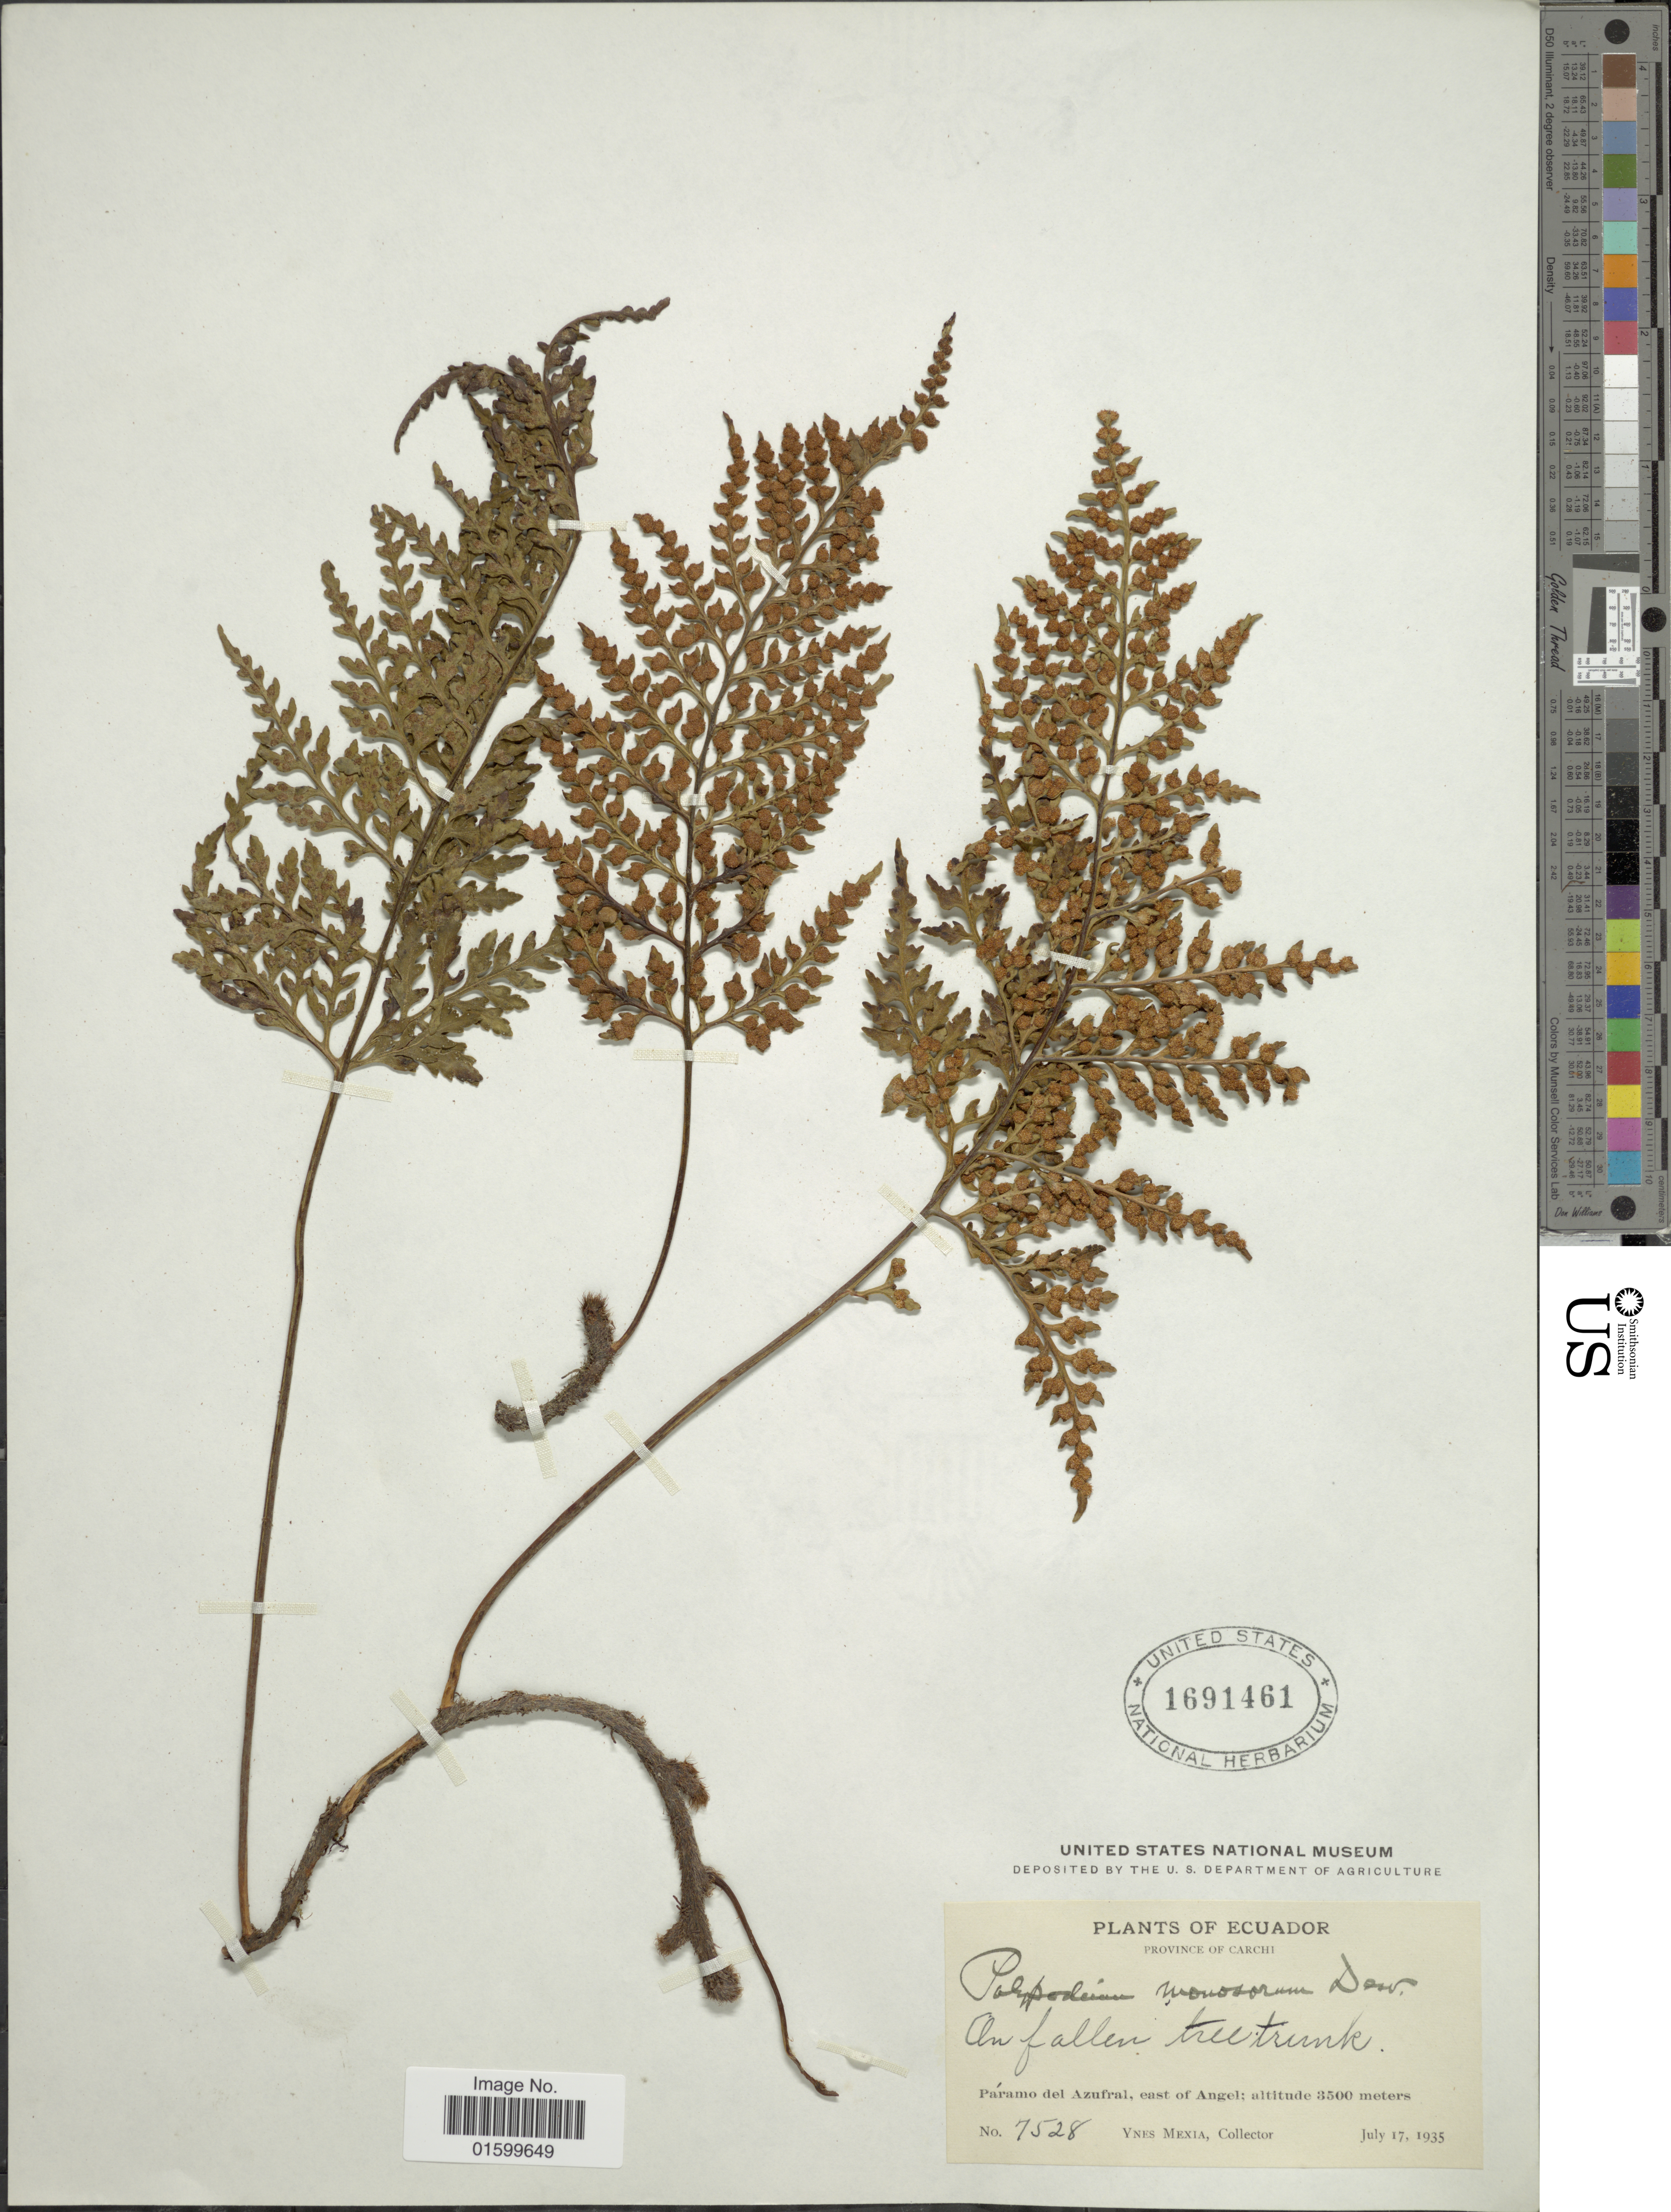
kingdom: Plantae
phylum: Tracheophyta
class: Polypodiopsida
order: Polypodiales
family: Polypodiaceae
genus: Pleopeltis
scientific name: Pleopeltis monosora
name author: (Desv.) A.R. Sm.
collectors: Y. Mexia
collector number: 7528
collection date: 1935-07-17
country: Ecuador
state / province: Carchi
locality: Procince of Carchi, Paramo del Azufral, east of Angel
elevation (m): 3500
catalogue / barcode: US 1691461